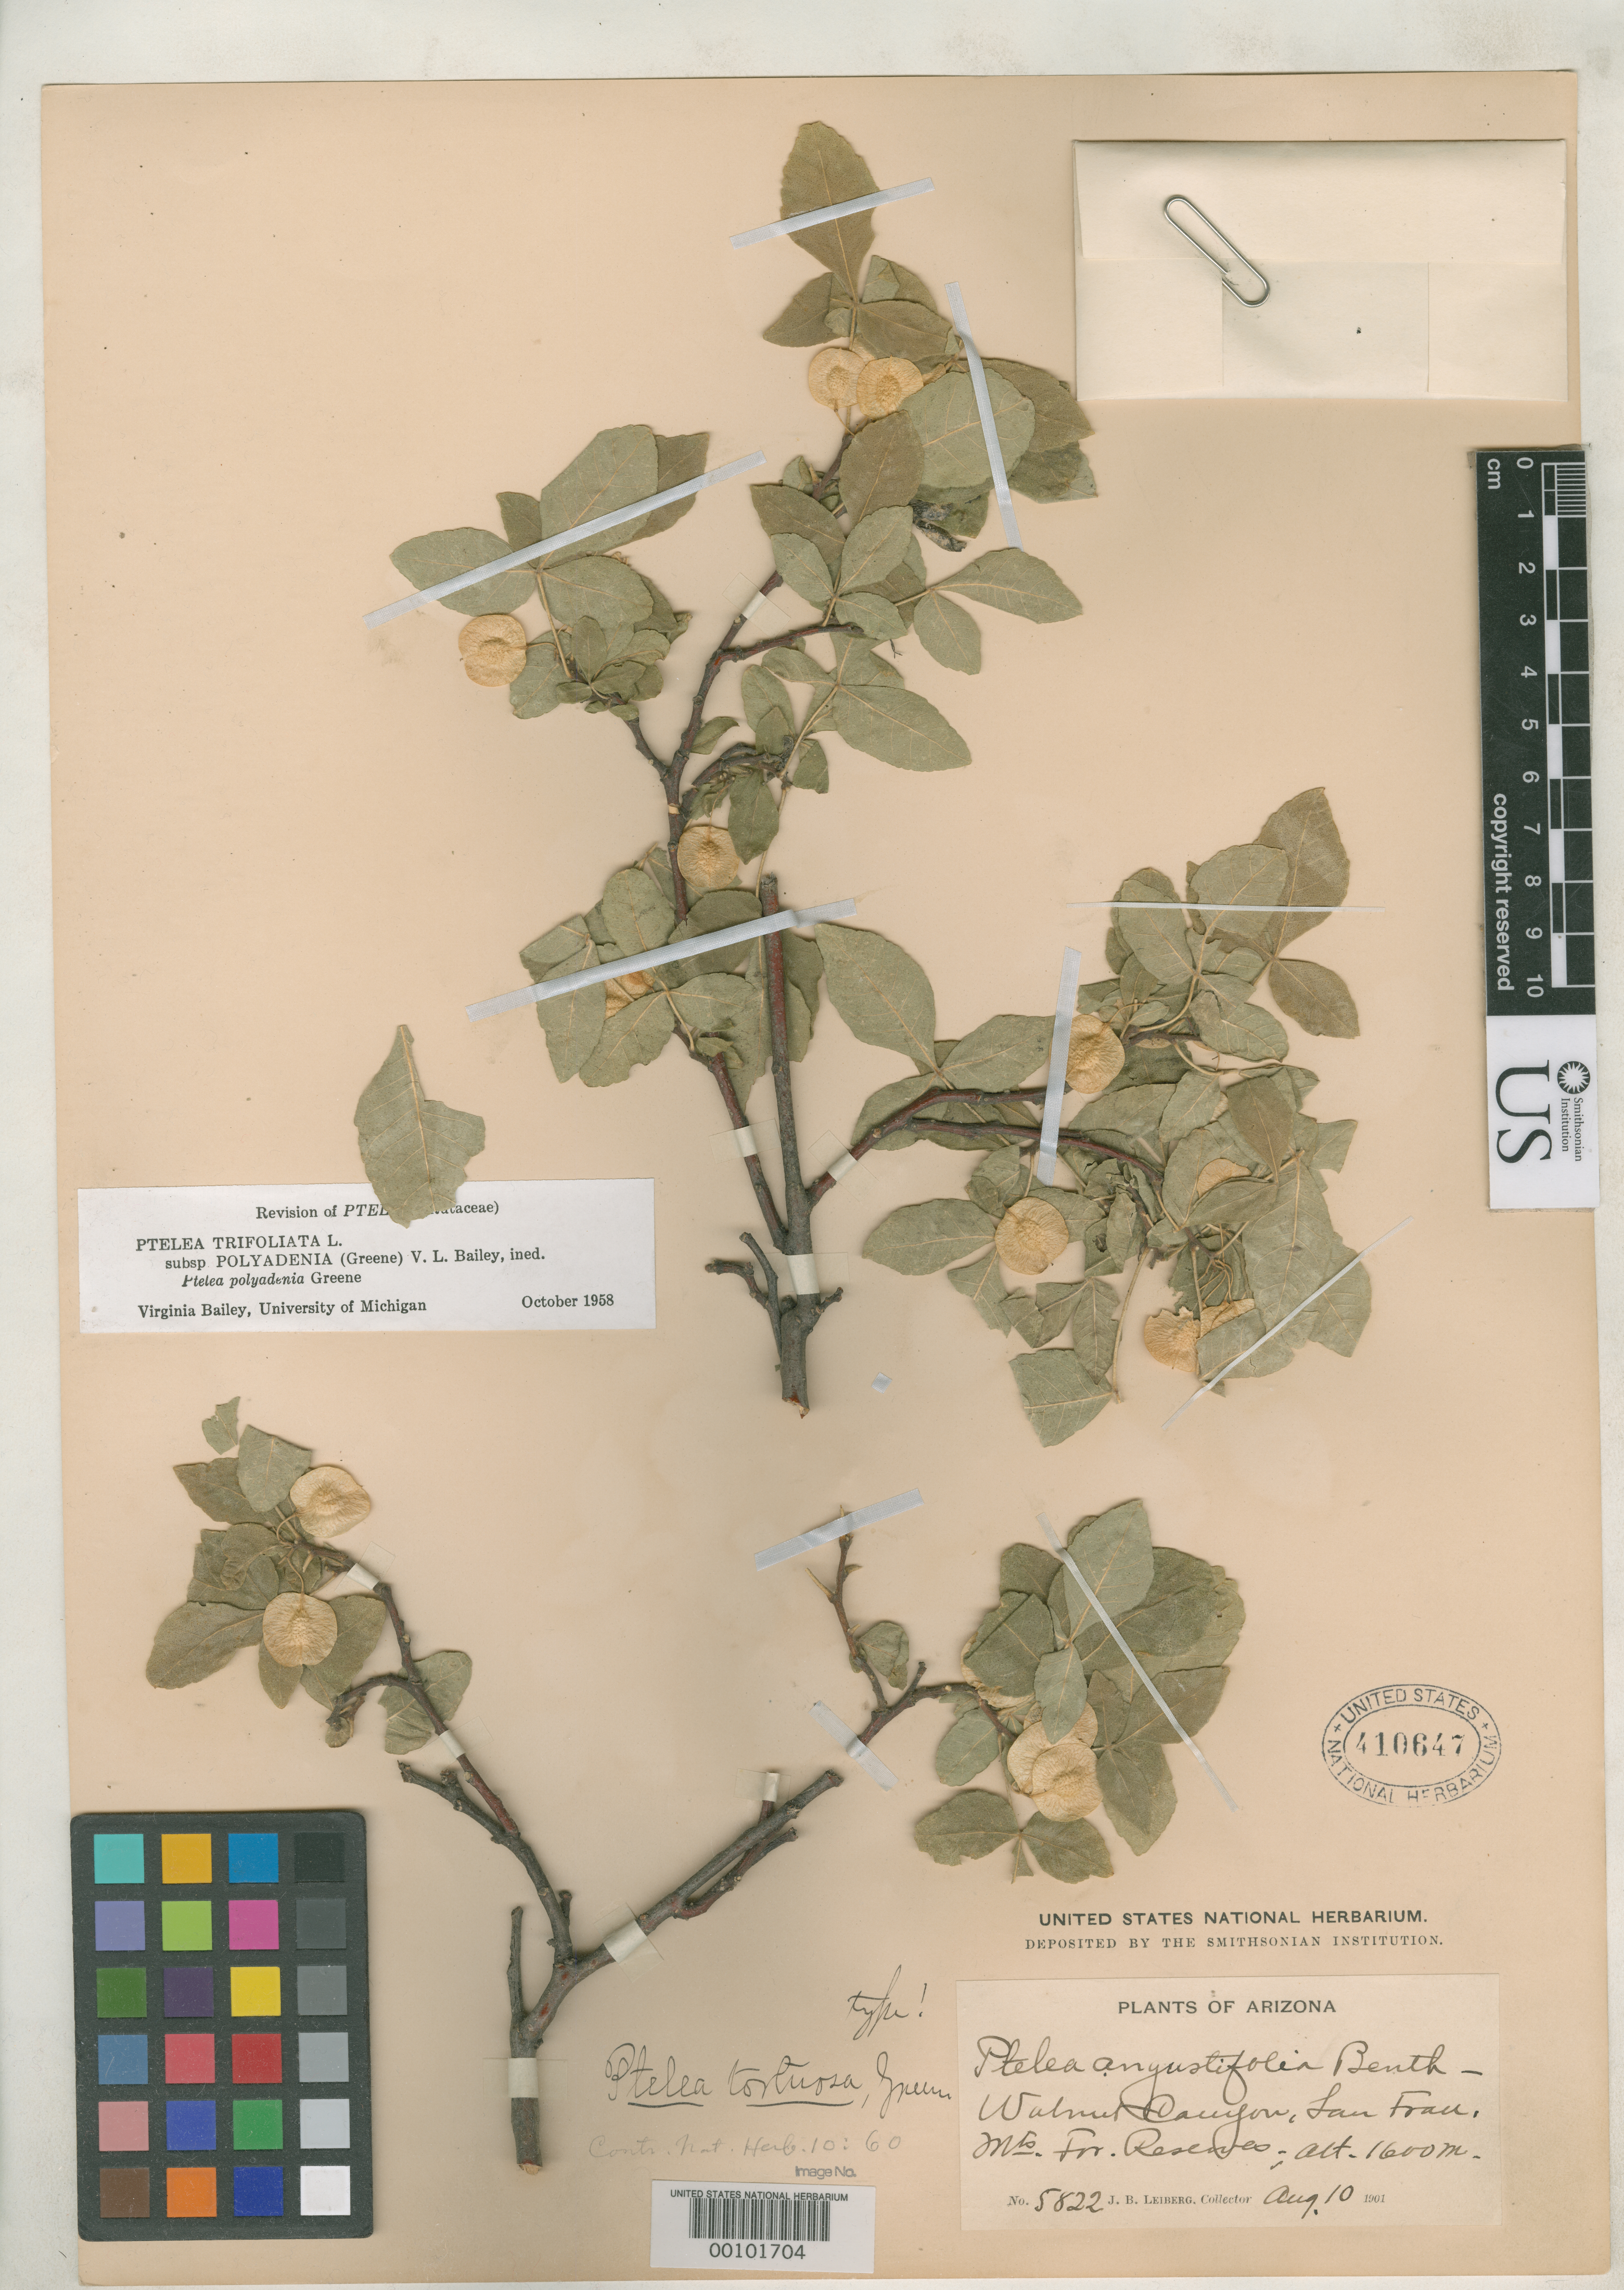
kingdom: Plantae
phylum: Tracheophyta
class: Magnoliopsida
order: Sapindales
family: Rutaceae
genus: Ptelea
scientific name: Ptelea tortuosa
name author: Greene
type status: Holotype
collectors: J. Leiberg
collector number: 5822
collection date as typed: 10 Aug 1901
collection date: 1901-08-10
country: United States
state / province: Arizona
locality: Walnut Canyon, San Francisco Mountains.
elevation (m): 1600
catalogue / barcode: US 410647